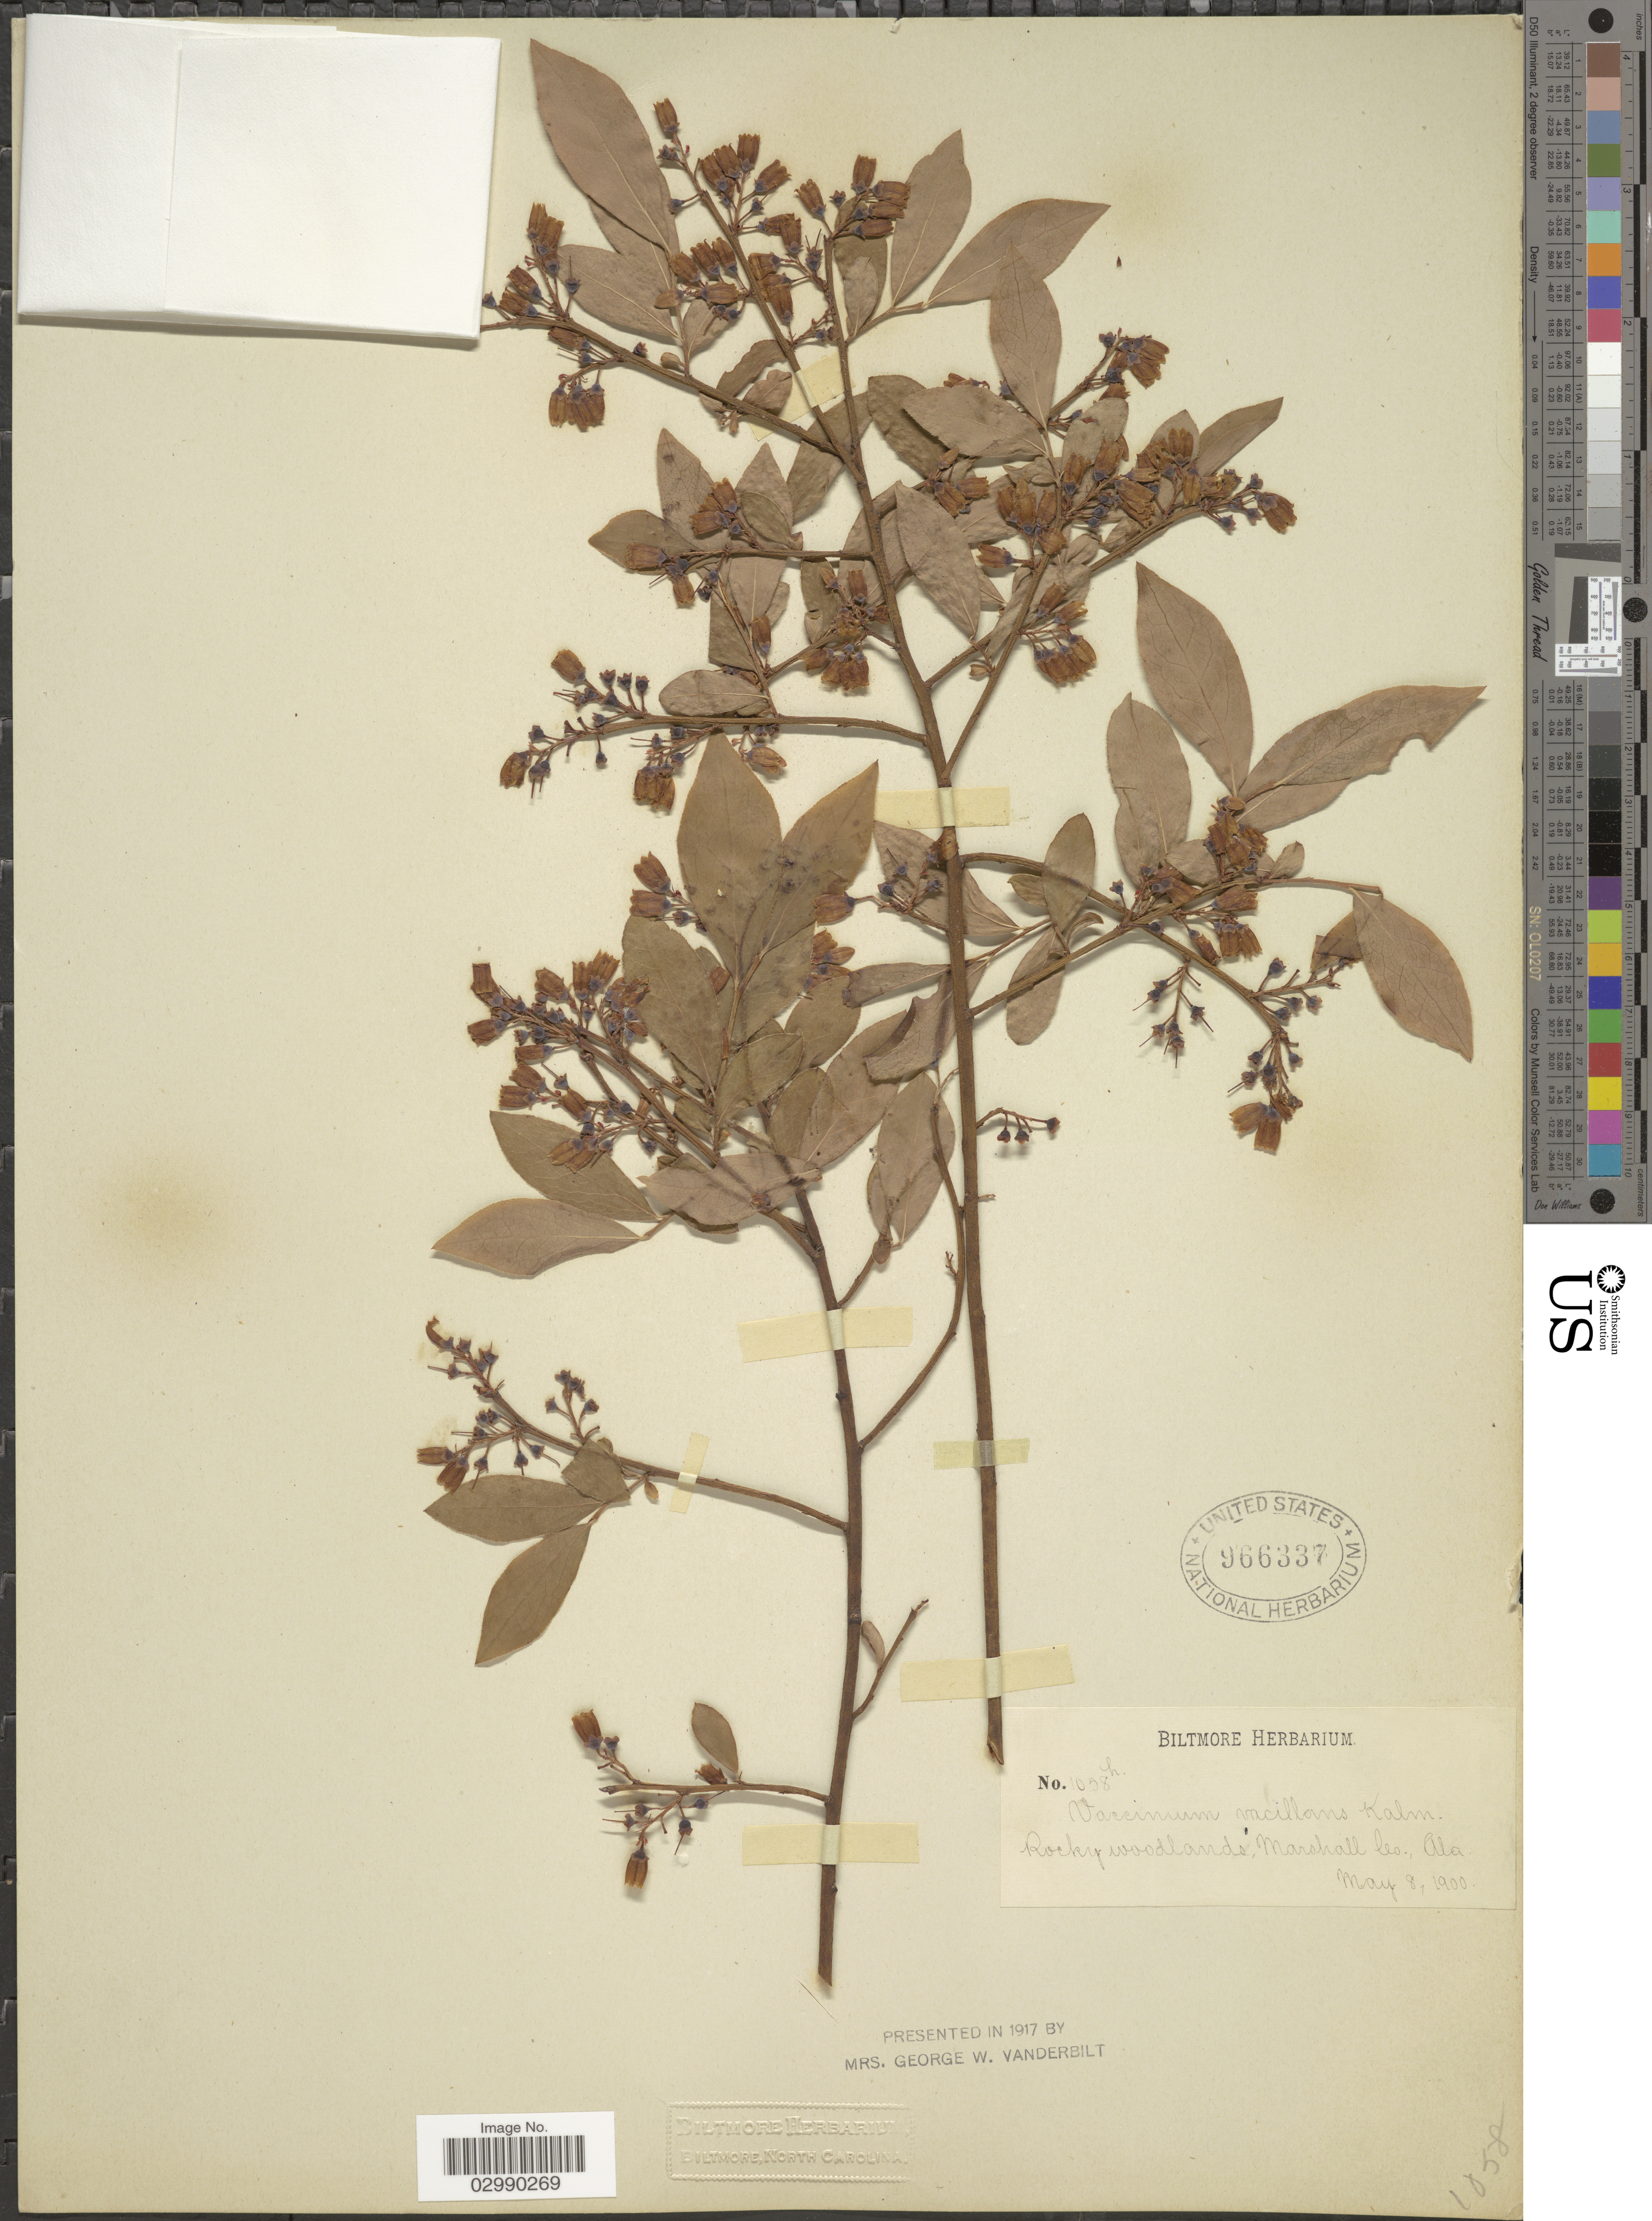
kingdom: Plantae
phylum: Tracheophyta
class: Magnoliopsida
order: Ericales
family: Ericaceae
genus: Vaccinium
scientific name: Vaccinium vacillans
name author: Kalm ex Torr.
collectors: ex herb. Biltmore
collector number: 1058L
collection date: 1900-05-08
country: United States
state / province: Alabama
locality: Rocky woodlands, Marshall Co.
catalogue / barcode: US 966337